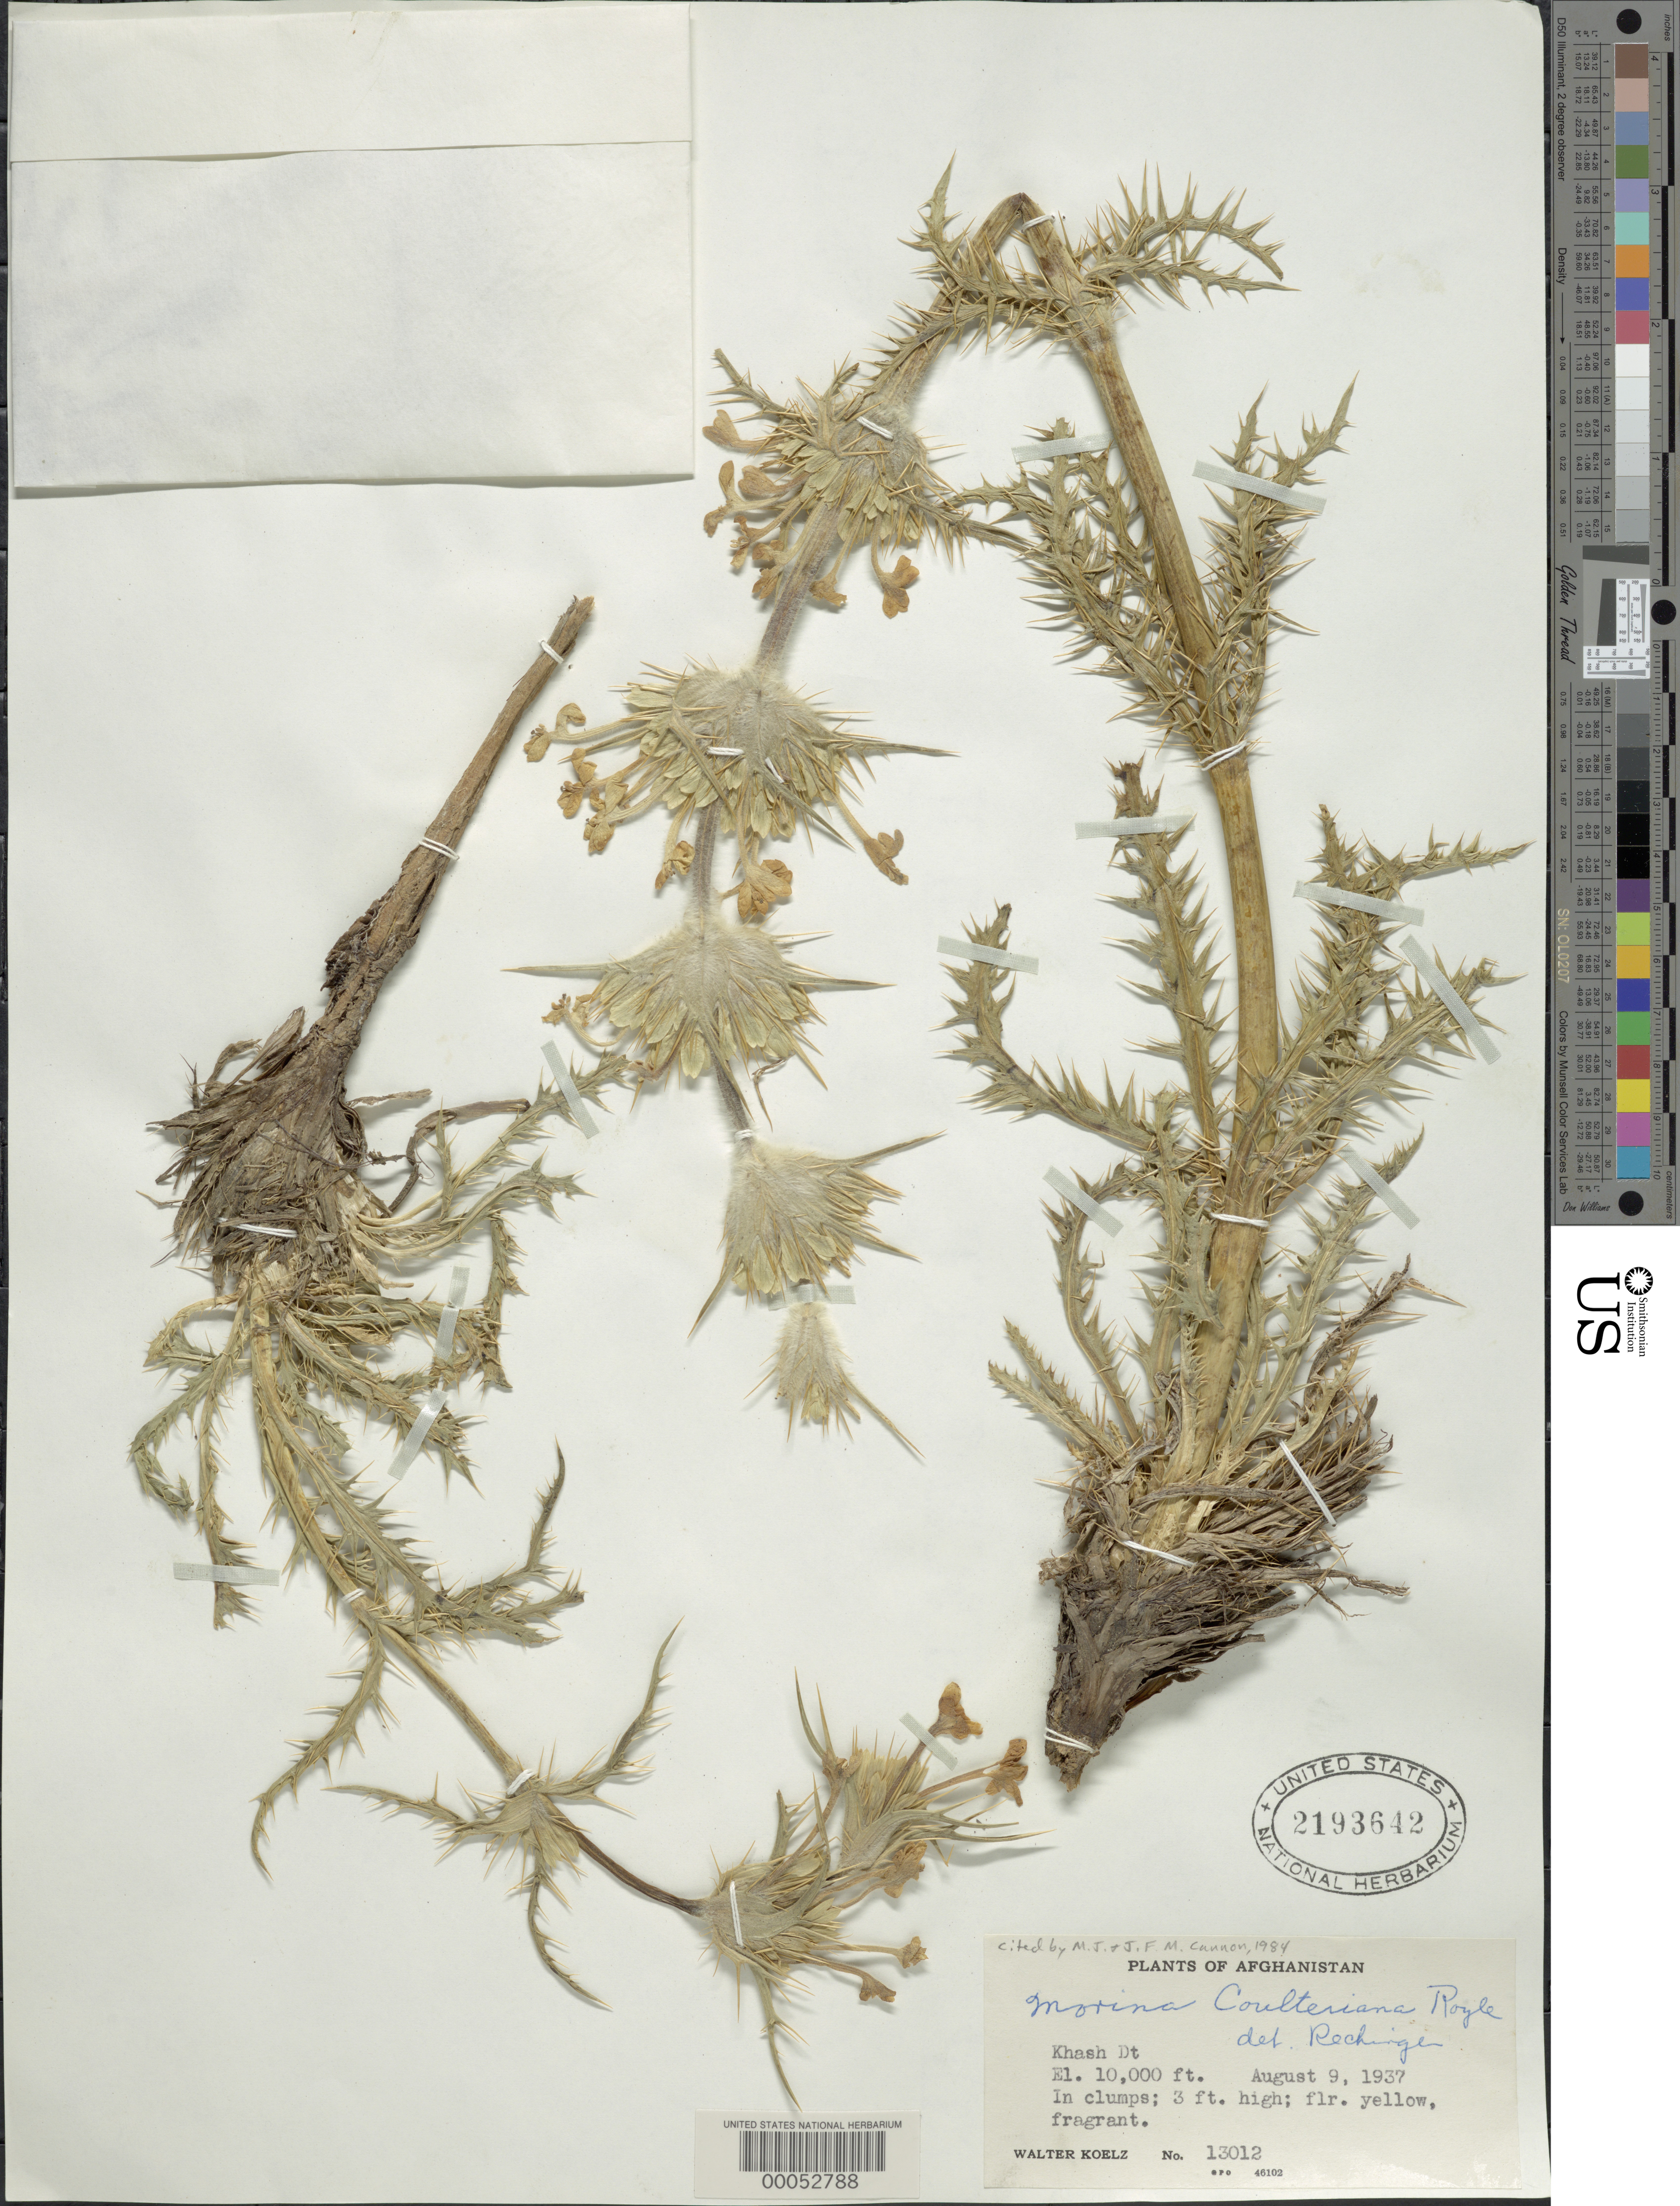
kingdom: Plantae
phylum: Tracheophyta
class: Magnoliopsida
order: Dipsacales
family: Caprifoliaceae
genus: Morina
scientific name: Morina coulteriana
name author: Royle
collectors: W. N. Koelz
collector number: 13012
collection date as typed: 09 Aug 1937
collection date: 1937-08-09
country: Afghanistan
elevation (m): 3048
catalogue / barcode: US 2193642